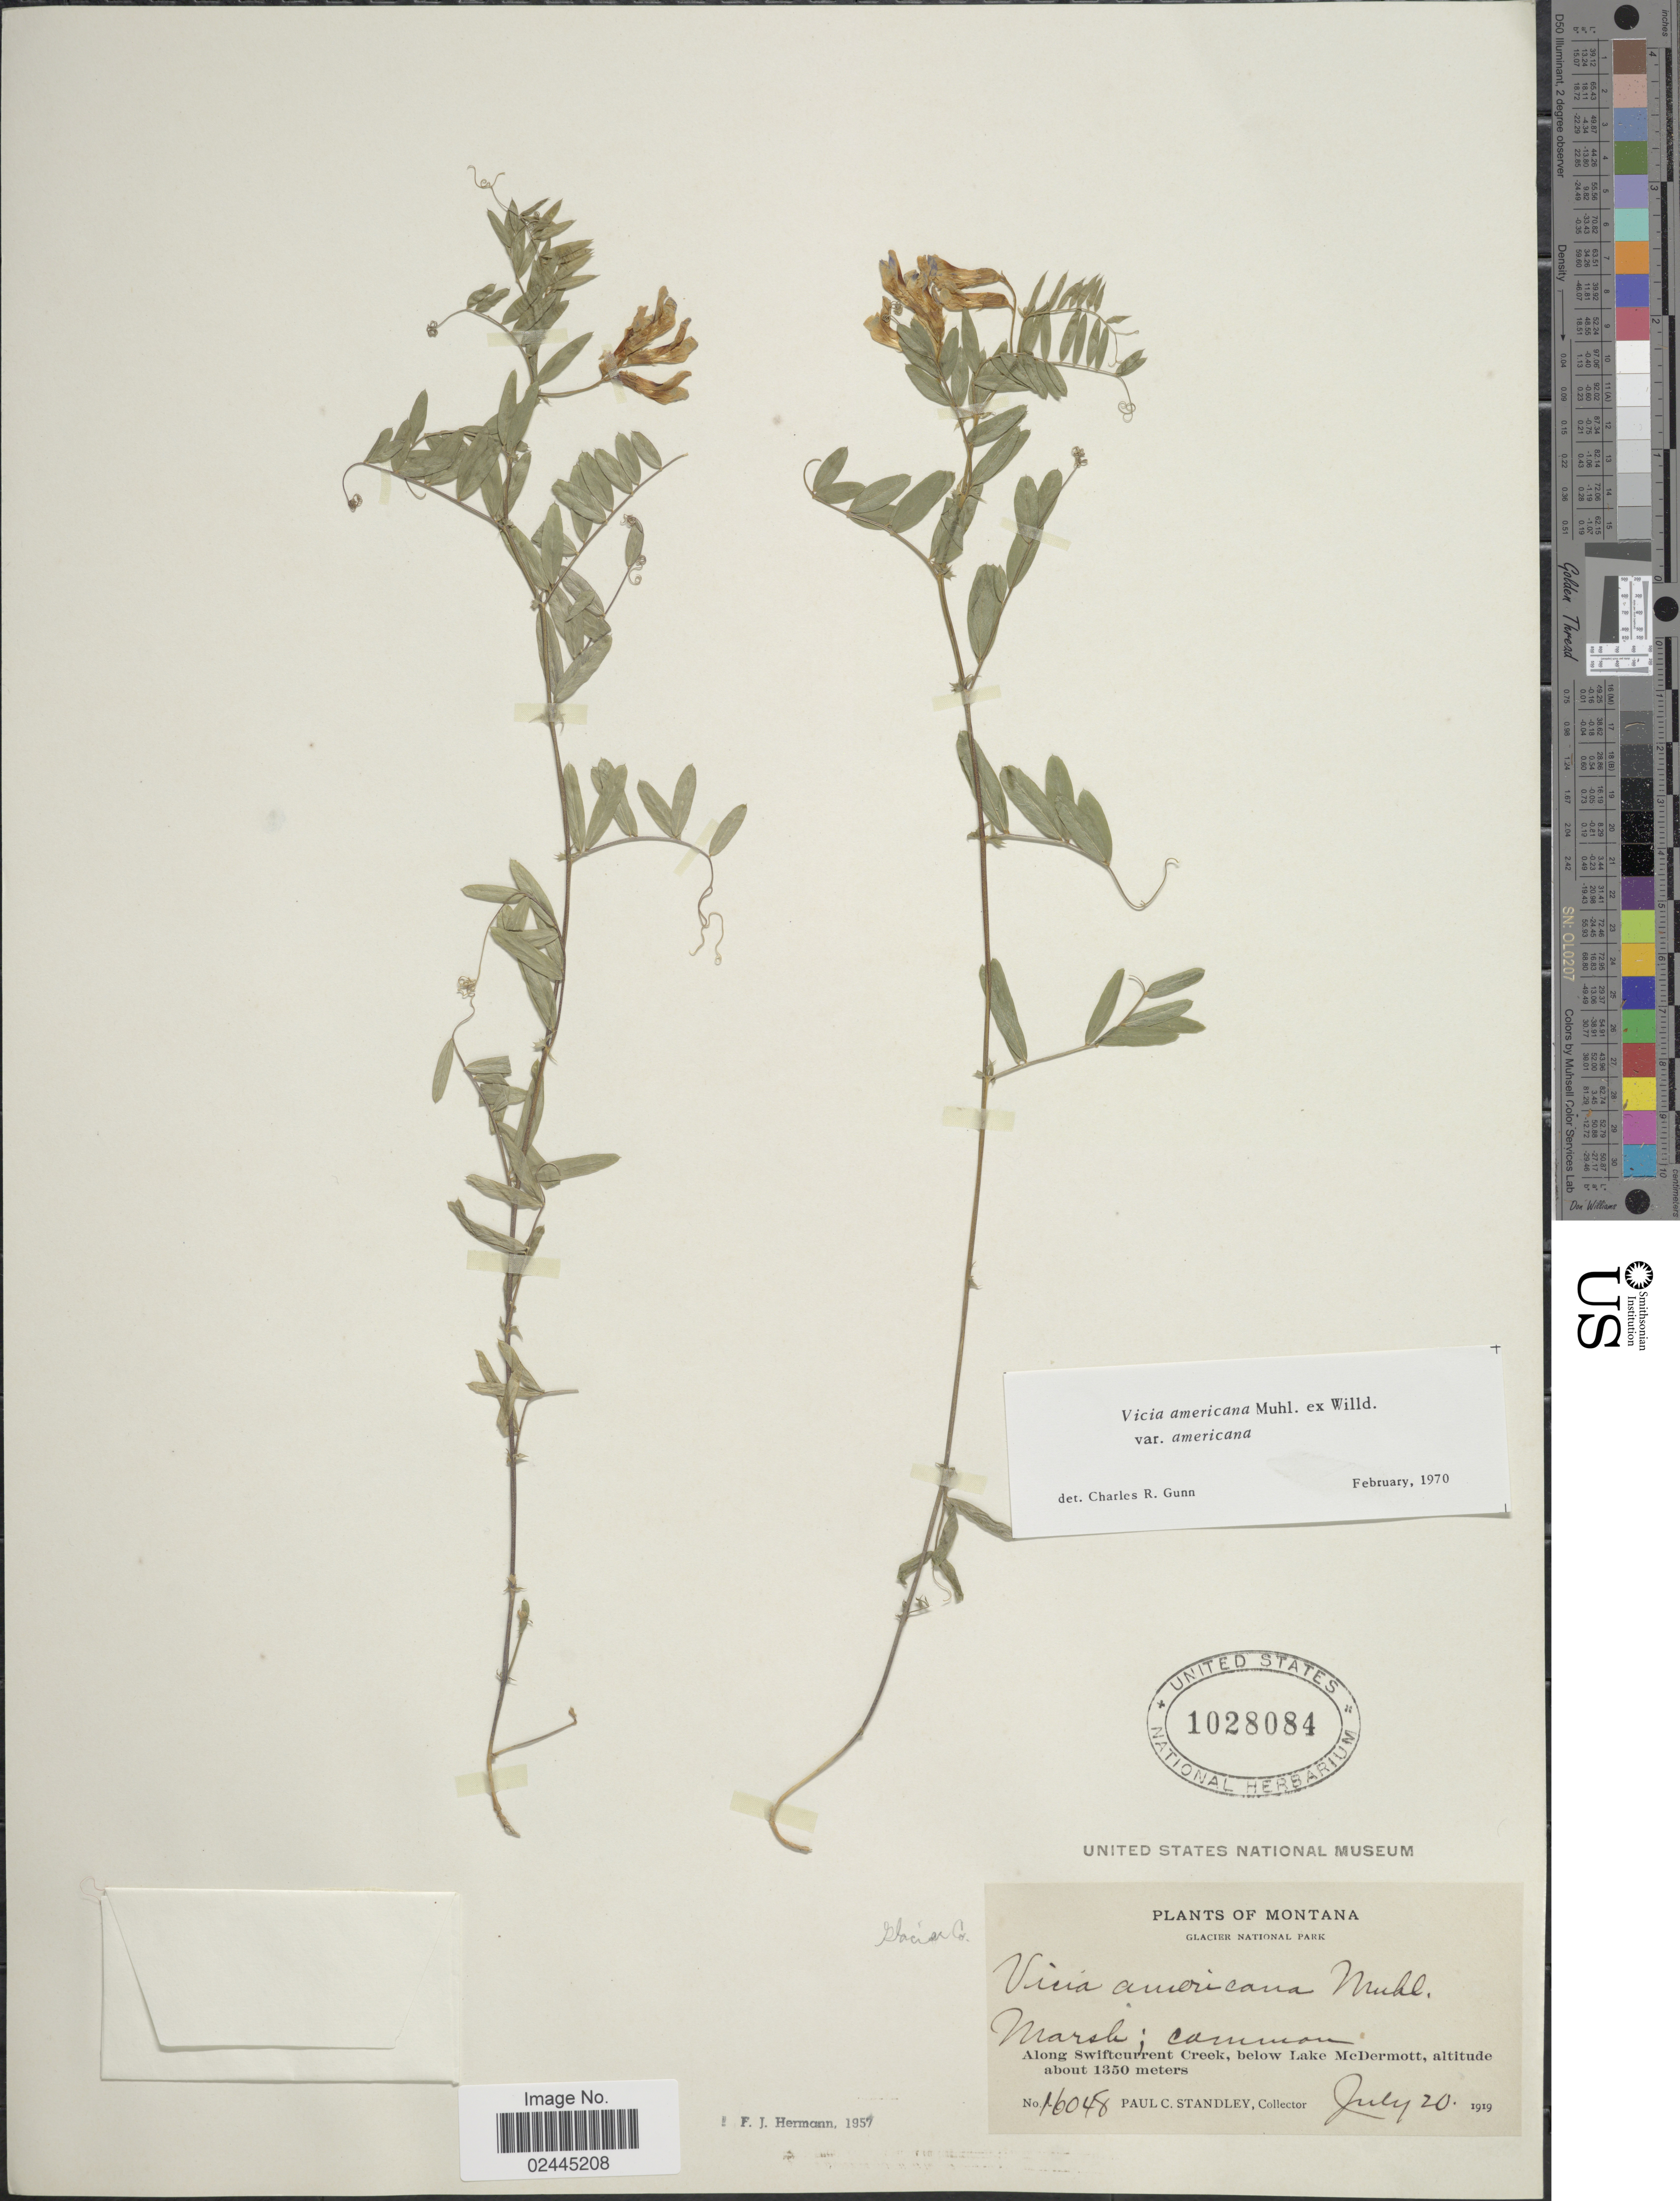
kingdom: Plantae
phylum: Tracheophyta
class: Magnoliopsida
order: Fabales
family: Fabaceae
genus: Vicia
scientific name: Vicia americana var. americana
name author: Muhl. ex Willd.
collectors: P. C. Standley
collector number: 16048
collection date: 1919-07-20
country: United States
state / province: Montana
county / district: Glacier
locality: Glacier National Park. Along Swiftcurrent Creek, below Lake McDermott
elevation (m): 1350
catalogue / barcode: US 1028084